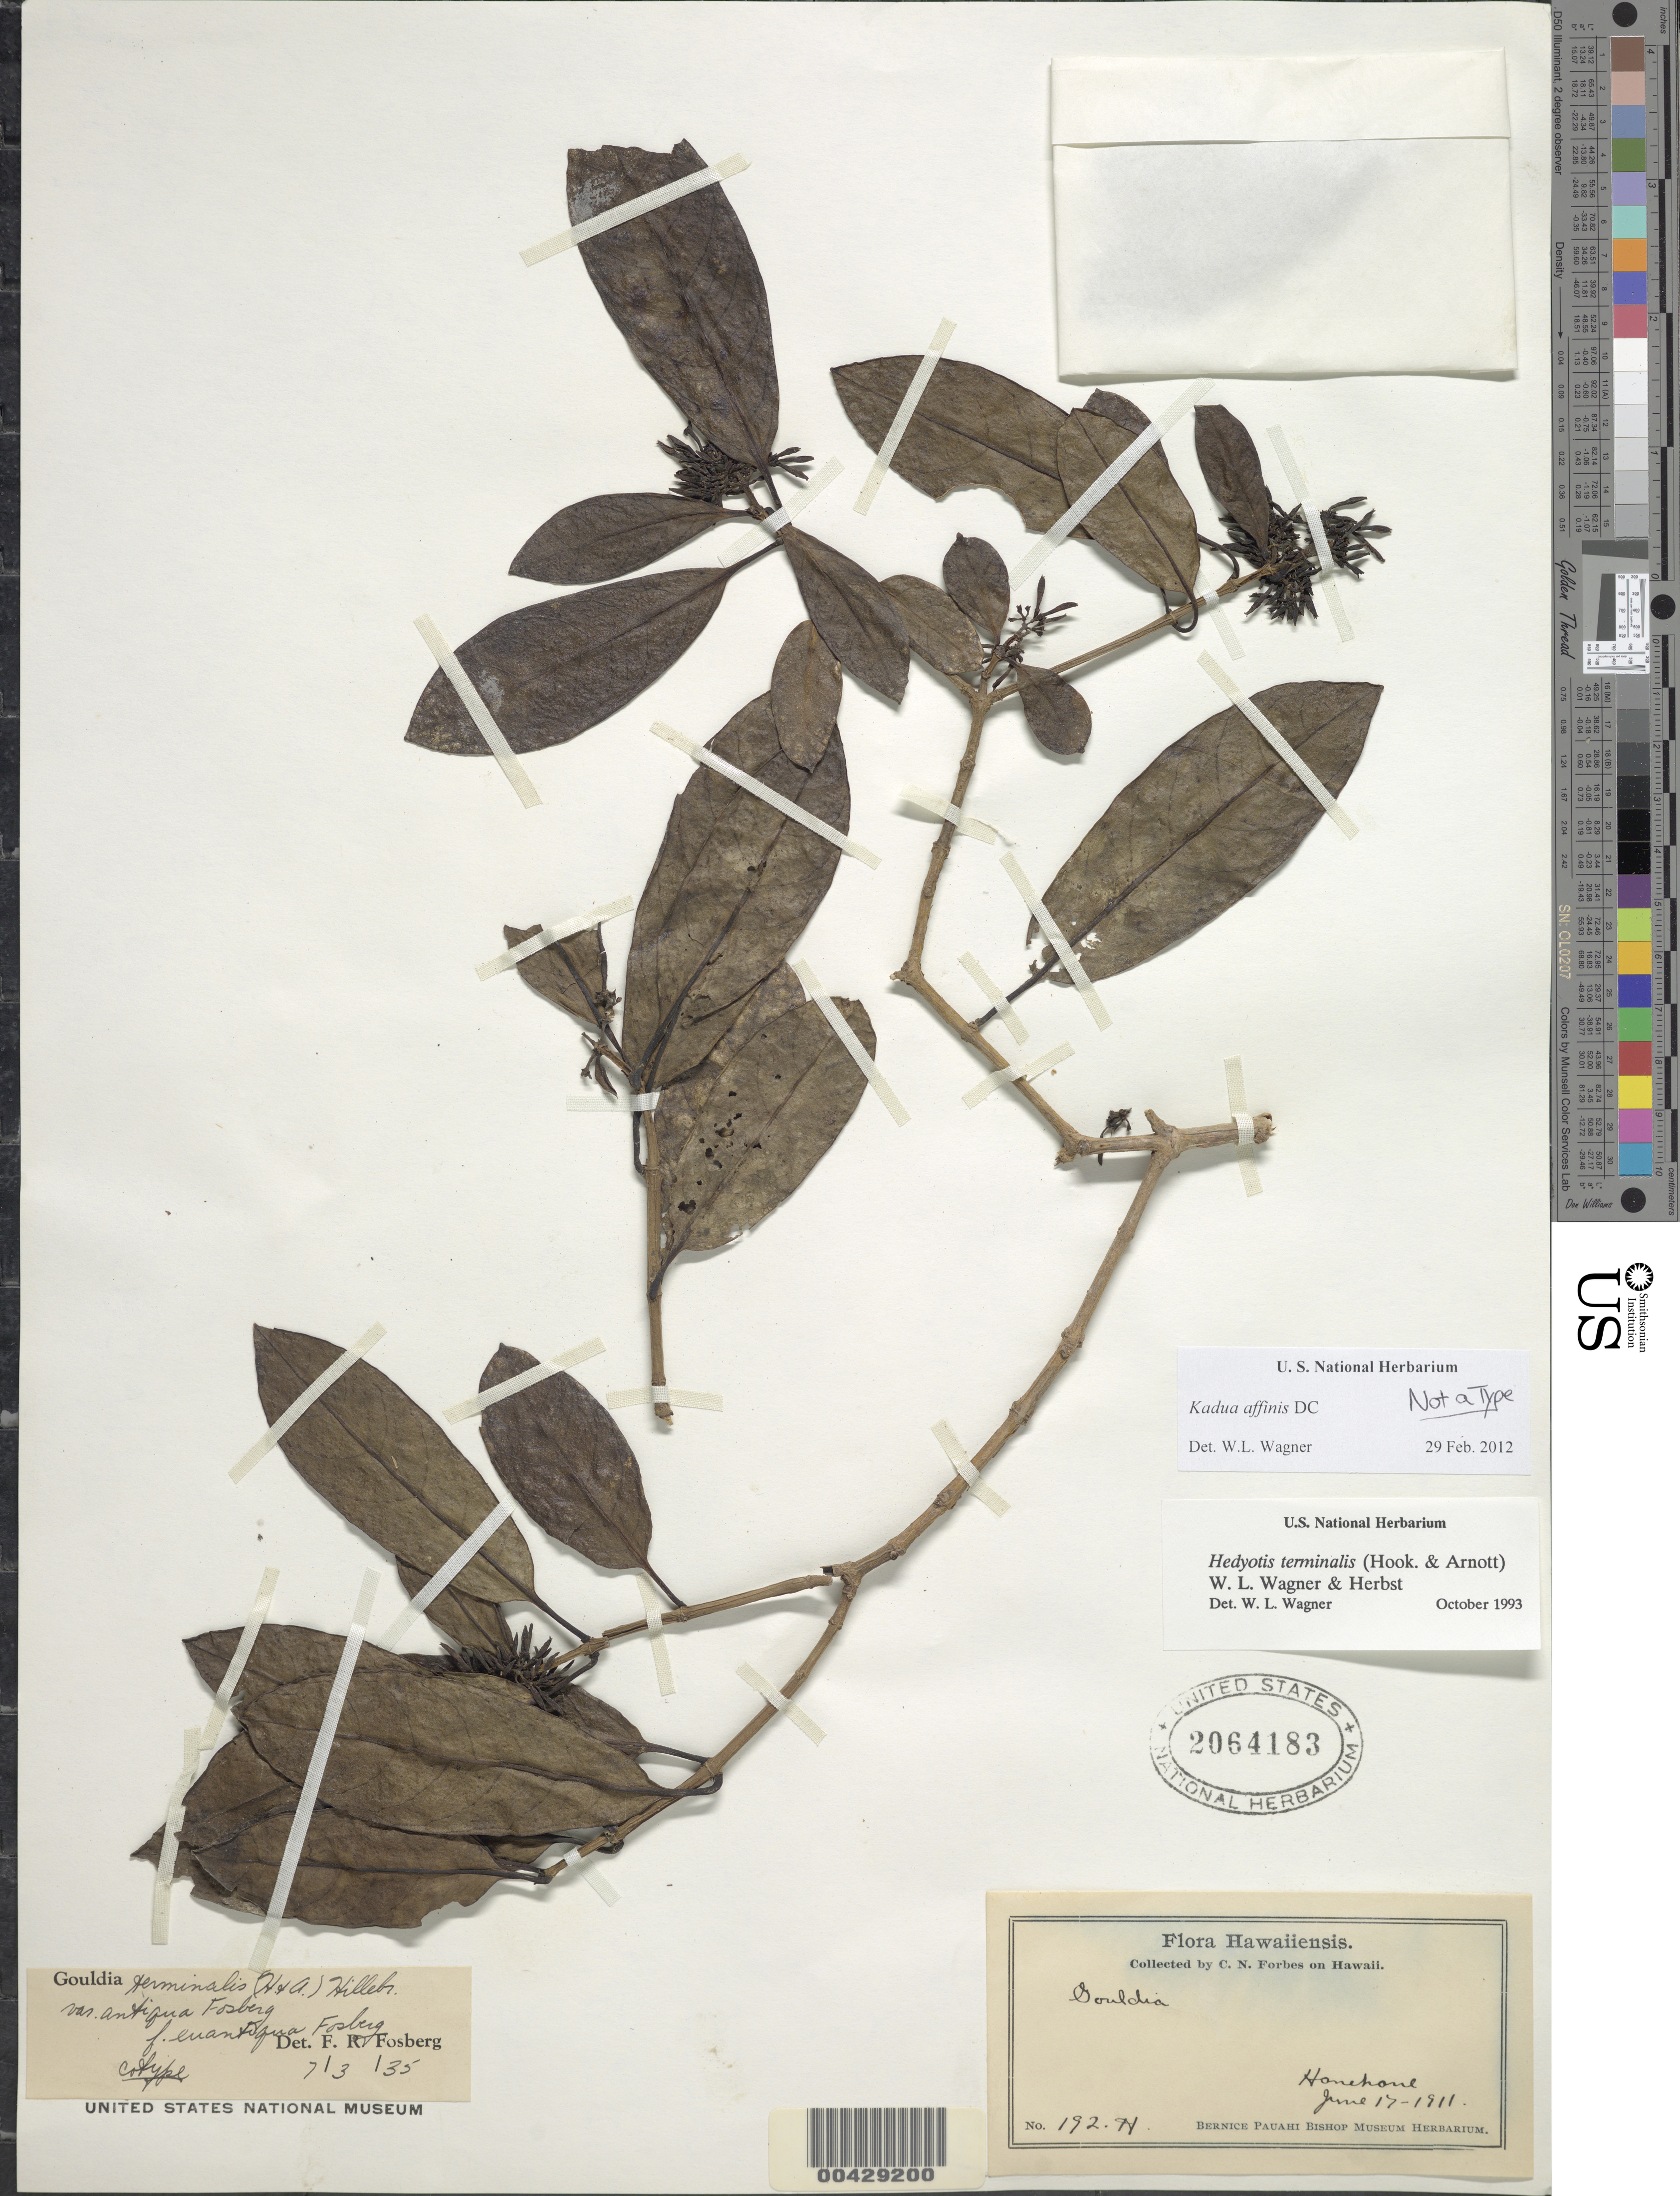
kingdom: Plantae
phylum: Tracheophyta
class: Magnoliopsida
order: Gentianales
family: Rubiaceae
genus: Kadua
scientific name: Kadua affinis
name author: DC.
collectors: C. N. Forbes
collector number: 192.H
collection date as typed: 17 Jun 1911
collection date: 1911-06-17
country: United States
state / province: Hawaii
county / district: Hawaii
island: Hawaii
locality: Honekane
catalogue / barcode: US 2064183